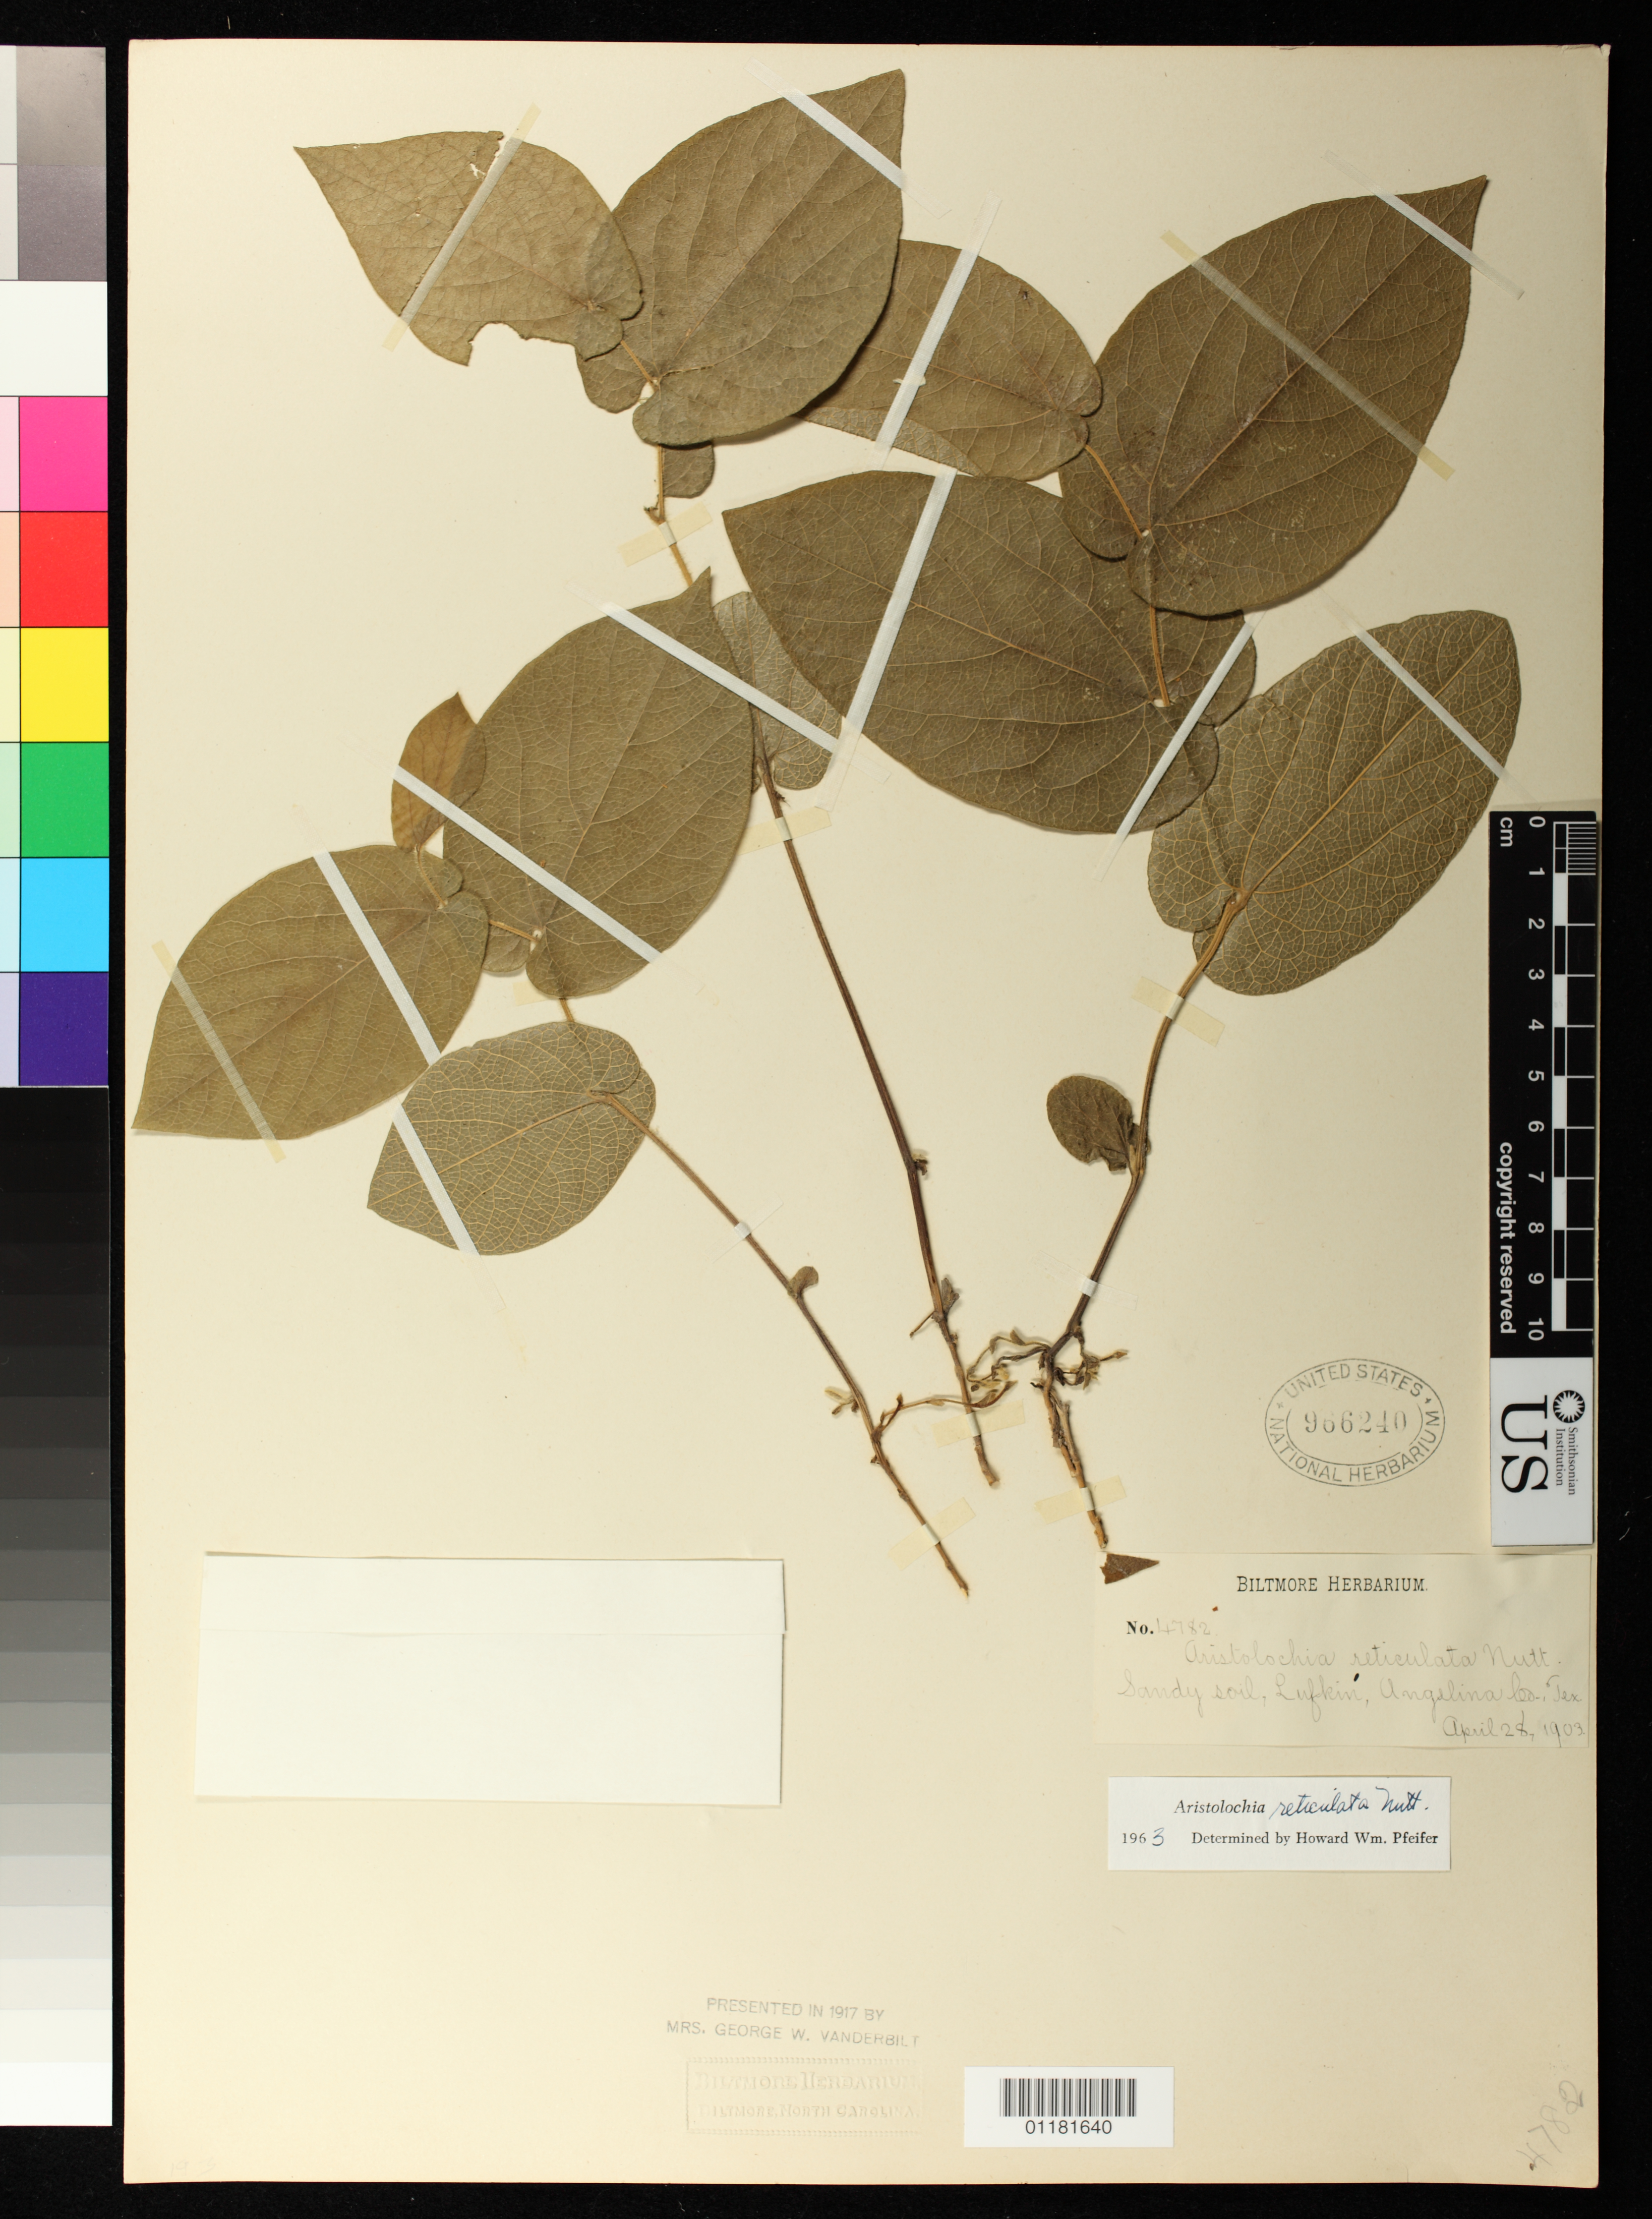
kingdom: Plantae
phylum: Tracheophyta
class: Magnoliopsida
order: Piperales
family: Aristolochiaceae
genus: Aristolochia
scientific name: Aristolochia reticulata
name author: Nutt.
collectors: ex herb. Biltmore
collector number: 4782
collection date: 1903-04-28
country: United States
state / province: Texas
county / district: Angelina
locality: Lufkin, Angelina County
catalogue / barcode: US 966240